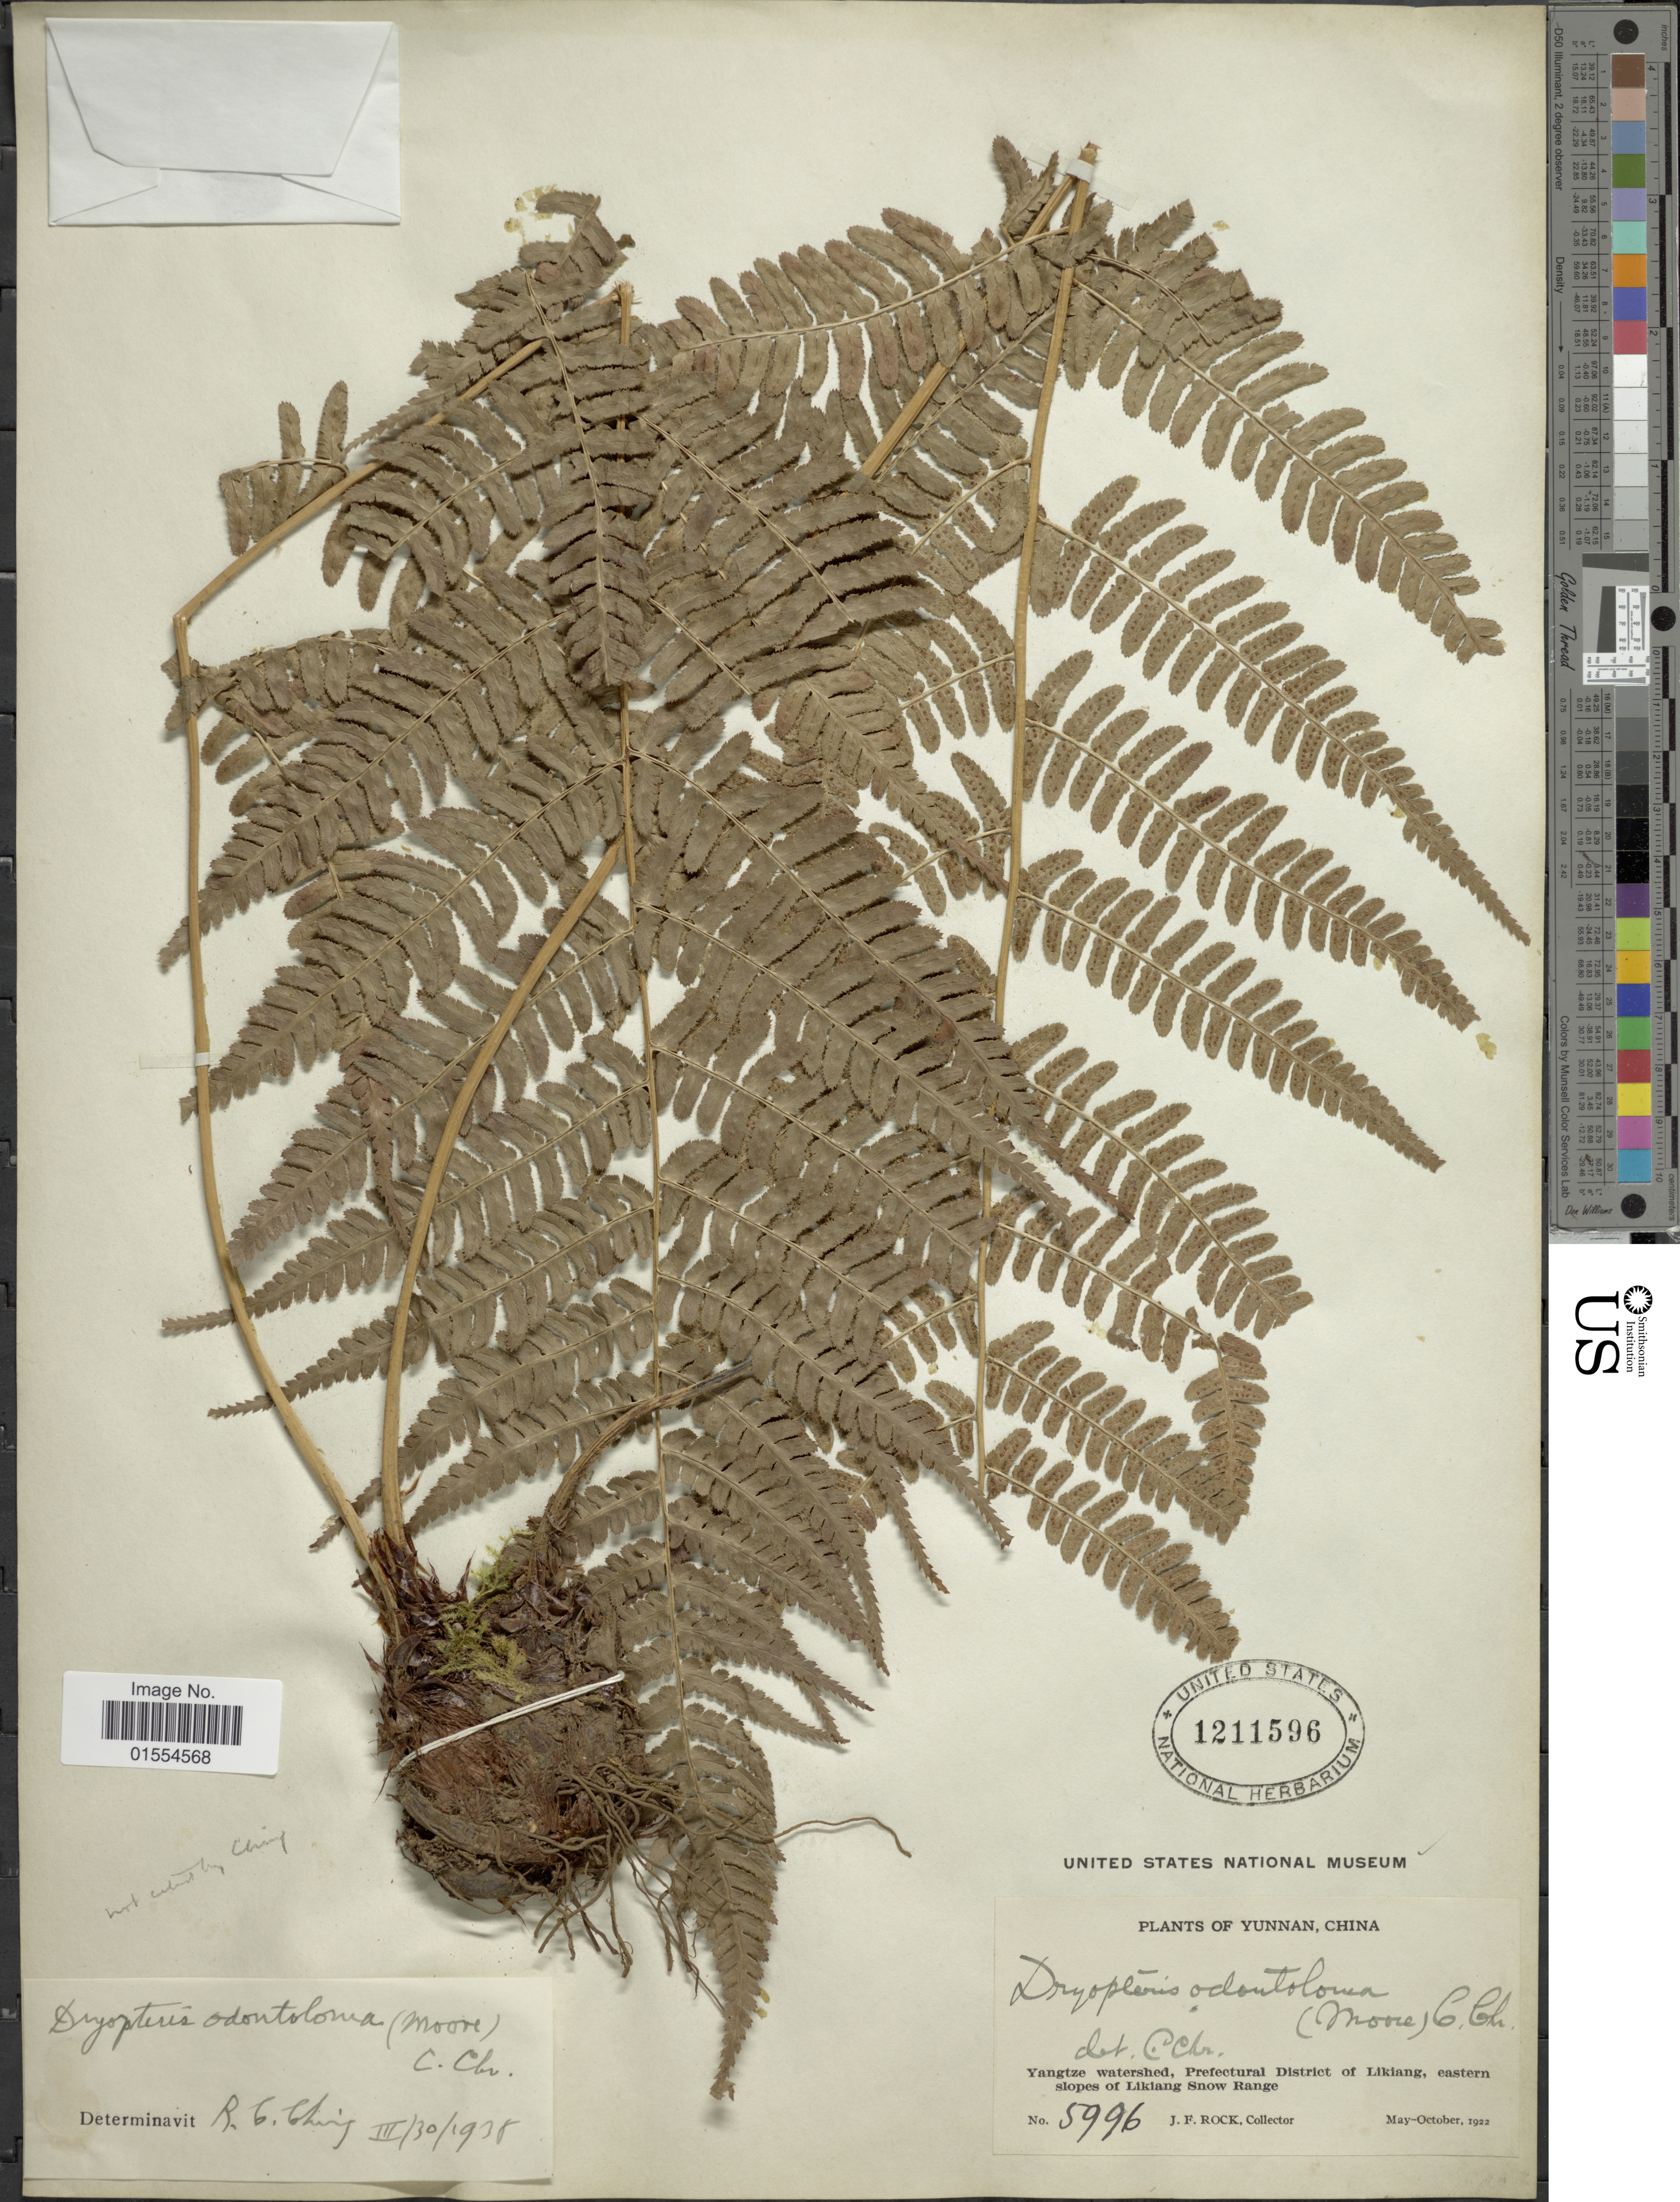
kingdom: Plantae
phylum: Tracheophyta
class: Polypodiopsida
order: Polypodiales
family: Dryopteridaceae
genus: Dryopteris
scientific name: Dryopteris odontoloma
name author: (Bedd.) C. Chr.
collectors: J. Rock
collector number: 5996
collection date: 1922-05/1922-10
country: China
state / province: Yunnan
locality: Yunnan, China, Yangtze watershed, Prefectural District of Likiang, eastern slopes of Likiang Snow Range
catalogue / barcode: US 1211596